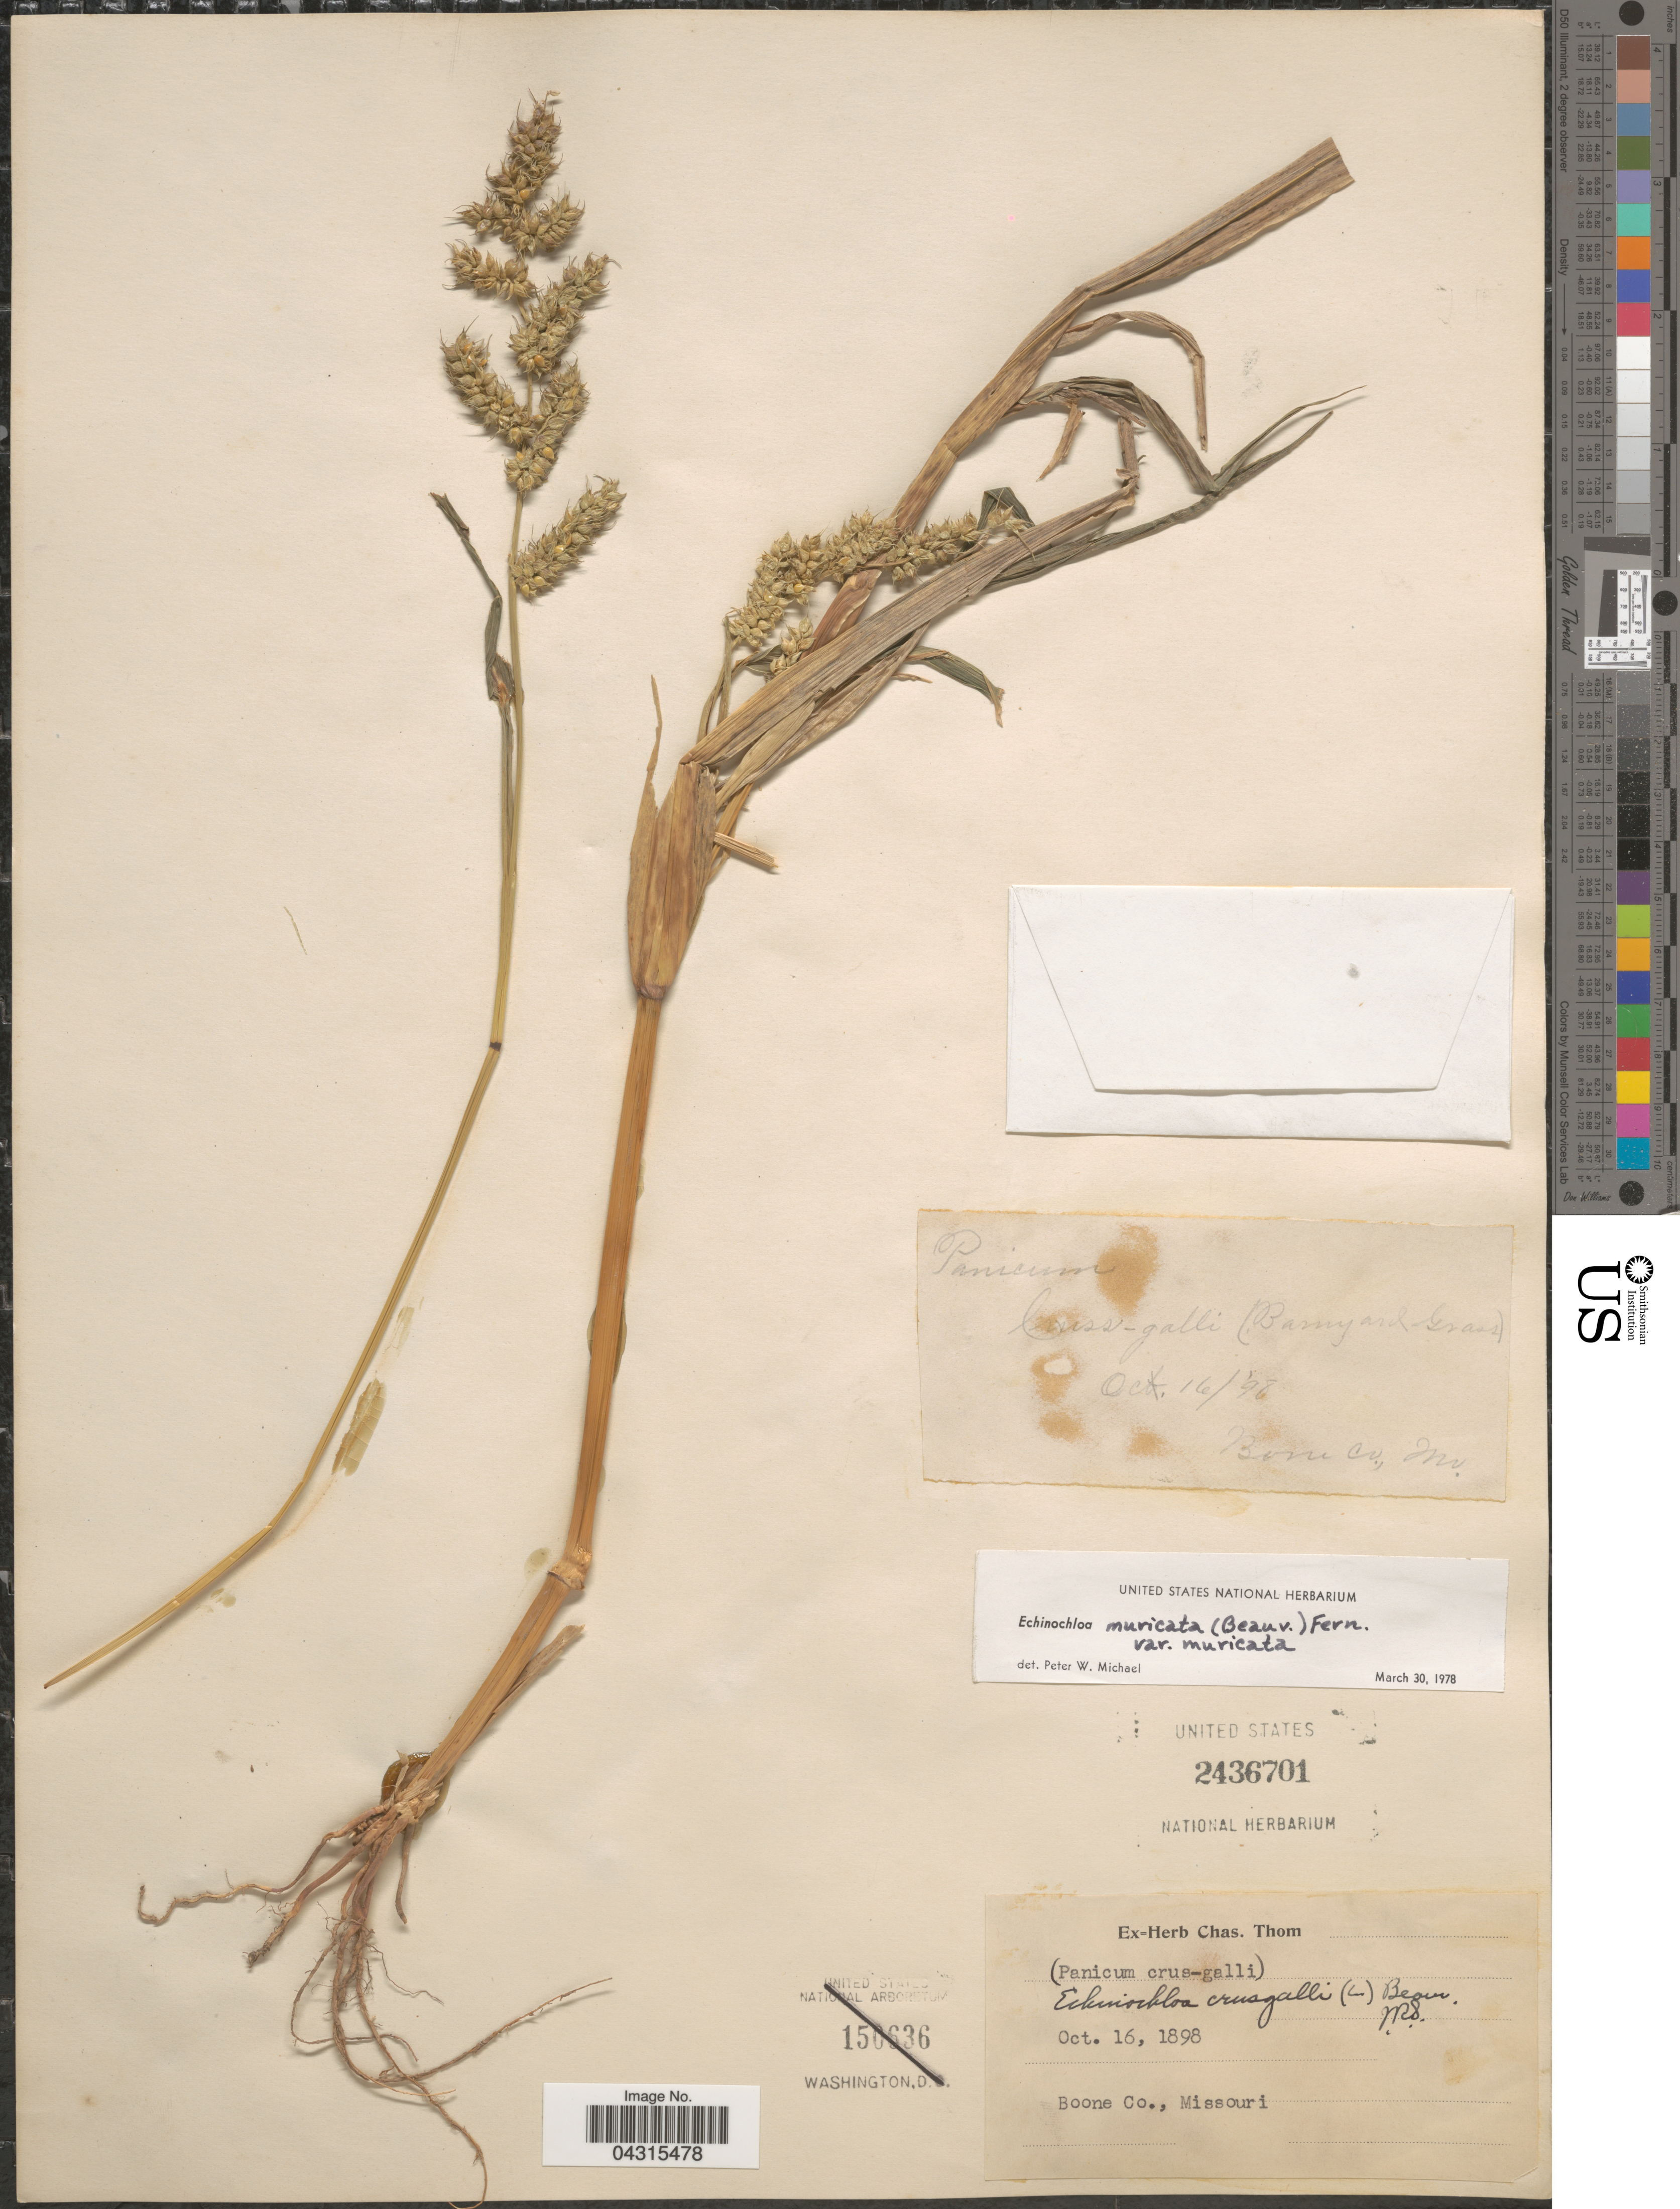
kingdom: Plantae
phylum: Tracheophyta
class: Liliopsida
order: Poales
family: Poaceae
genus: Echinochloa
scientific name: Echinochloa muricata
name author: (P. Beauv.) Fernald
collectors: Ex Herb. Chas. Tom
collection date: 1898-10-16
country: United States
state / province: Missouri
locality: Boone Co.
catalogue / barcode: US 2436701